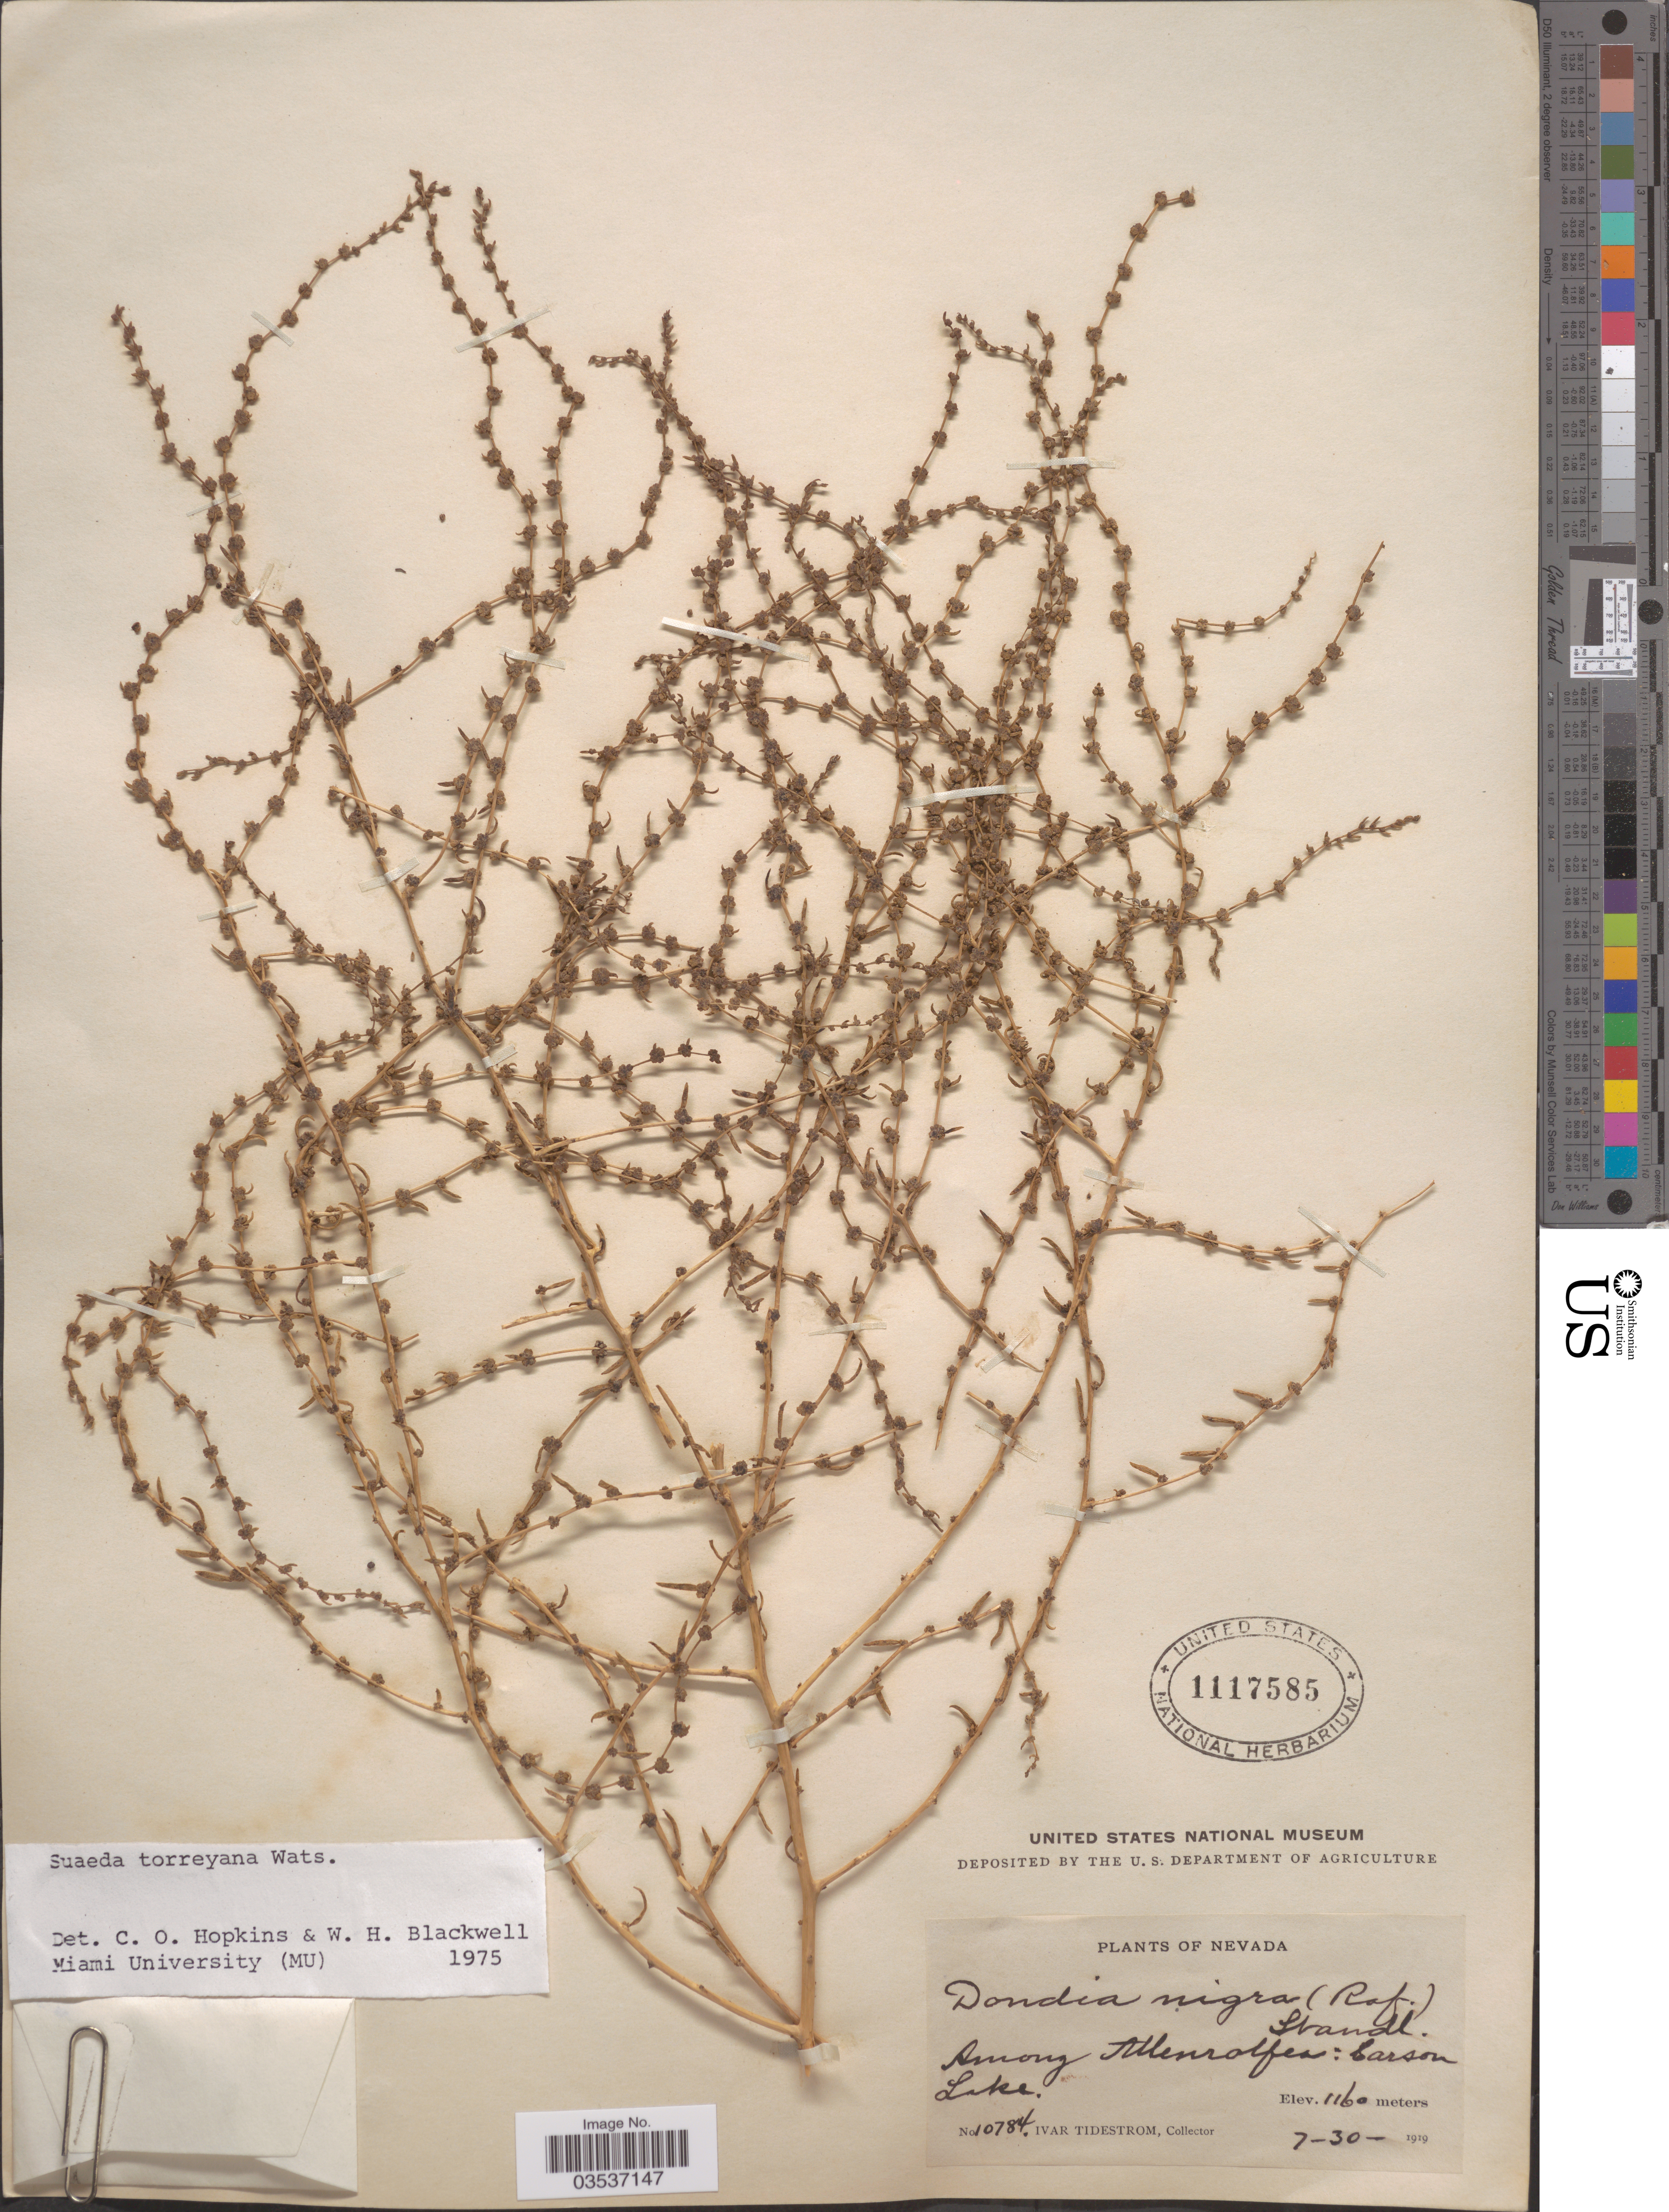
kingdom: Plantae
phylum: Tracheophyta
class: Magnoliopsida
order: Caryophyllales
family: Amaranthaceae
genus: Suaeda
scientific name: Suaeda torreyana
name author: S. Watson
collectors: I. F. Tidestrom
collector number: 10784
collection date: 1919-07-30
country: United States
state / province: Nevada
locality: Among Allenrolfea: Carson Lake.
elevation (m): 1160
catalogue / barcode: US 1117585